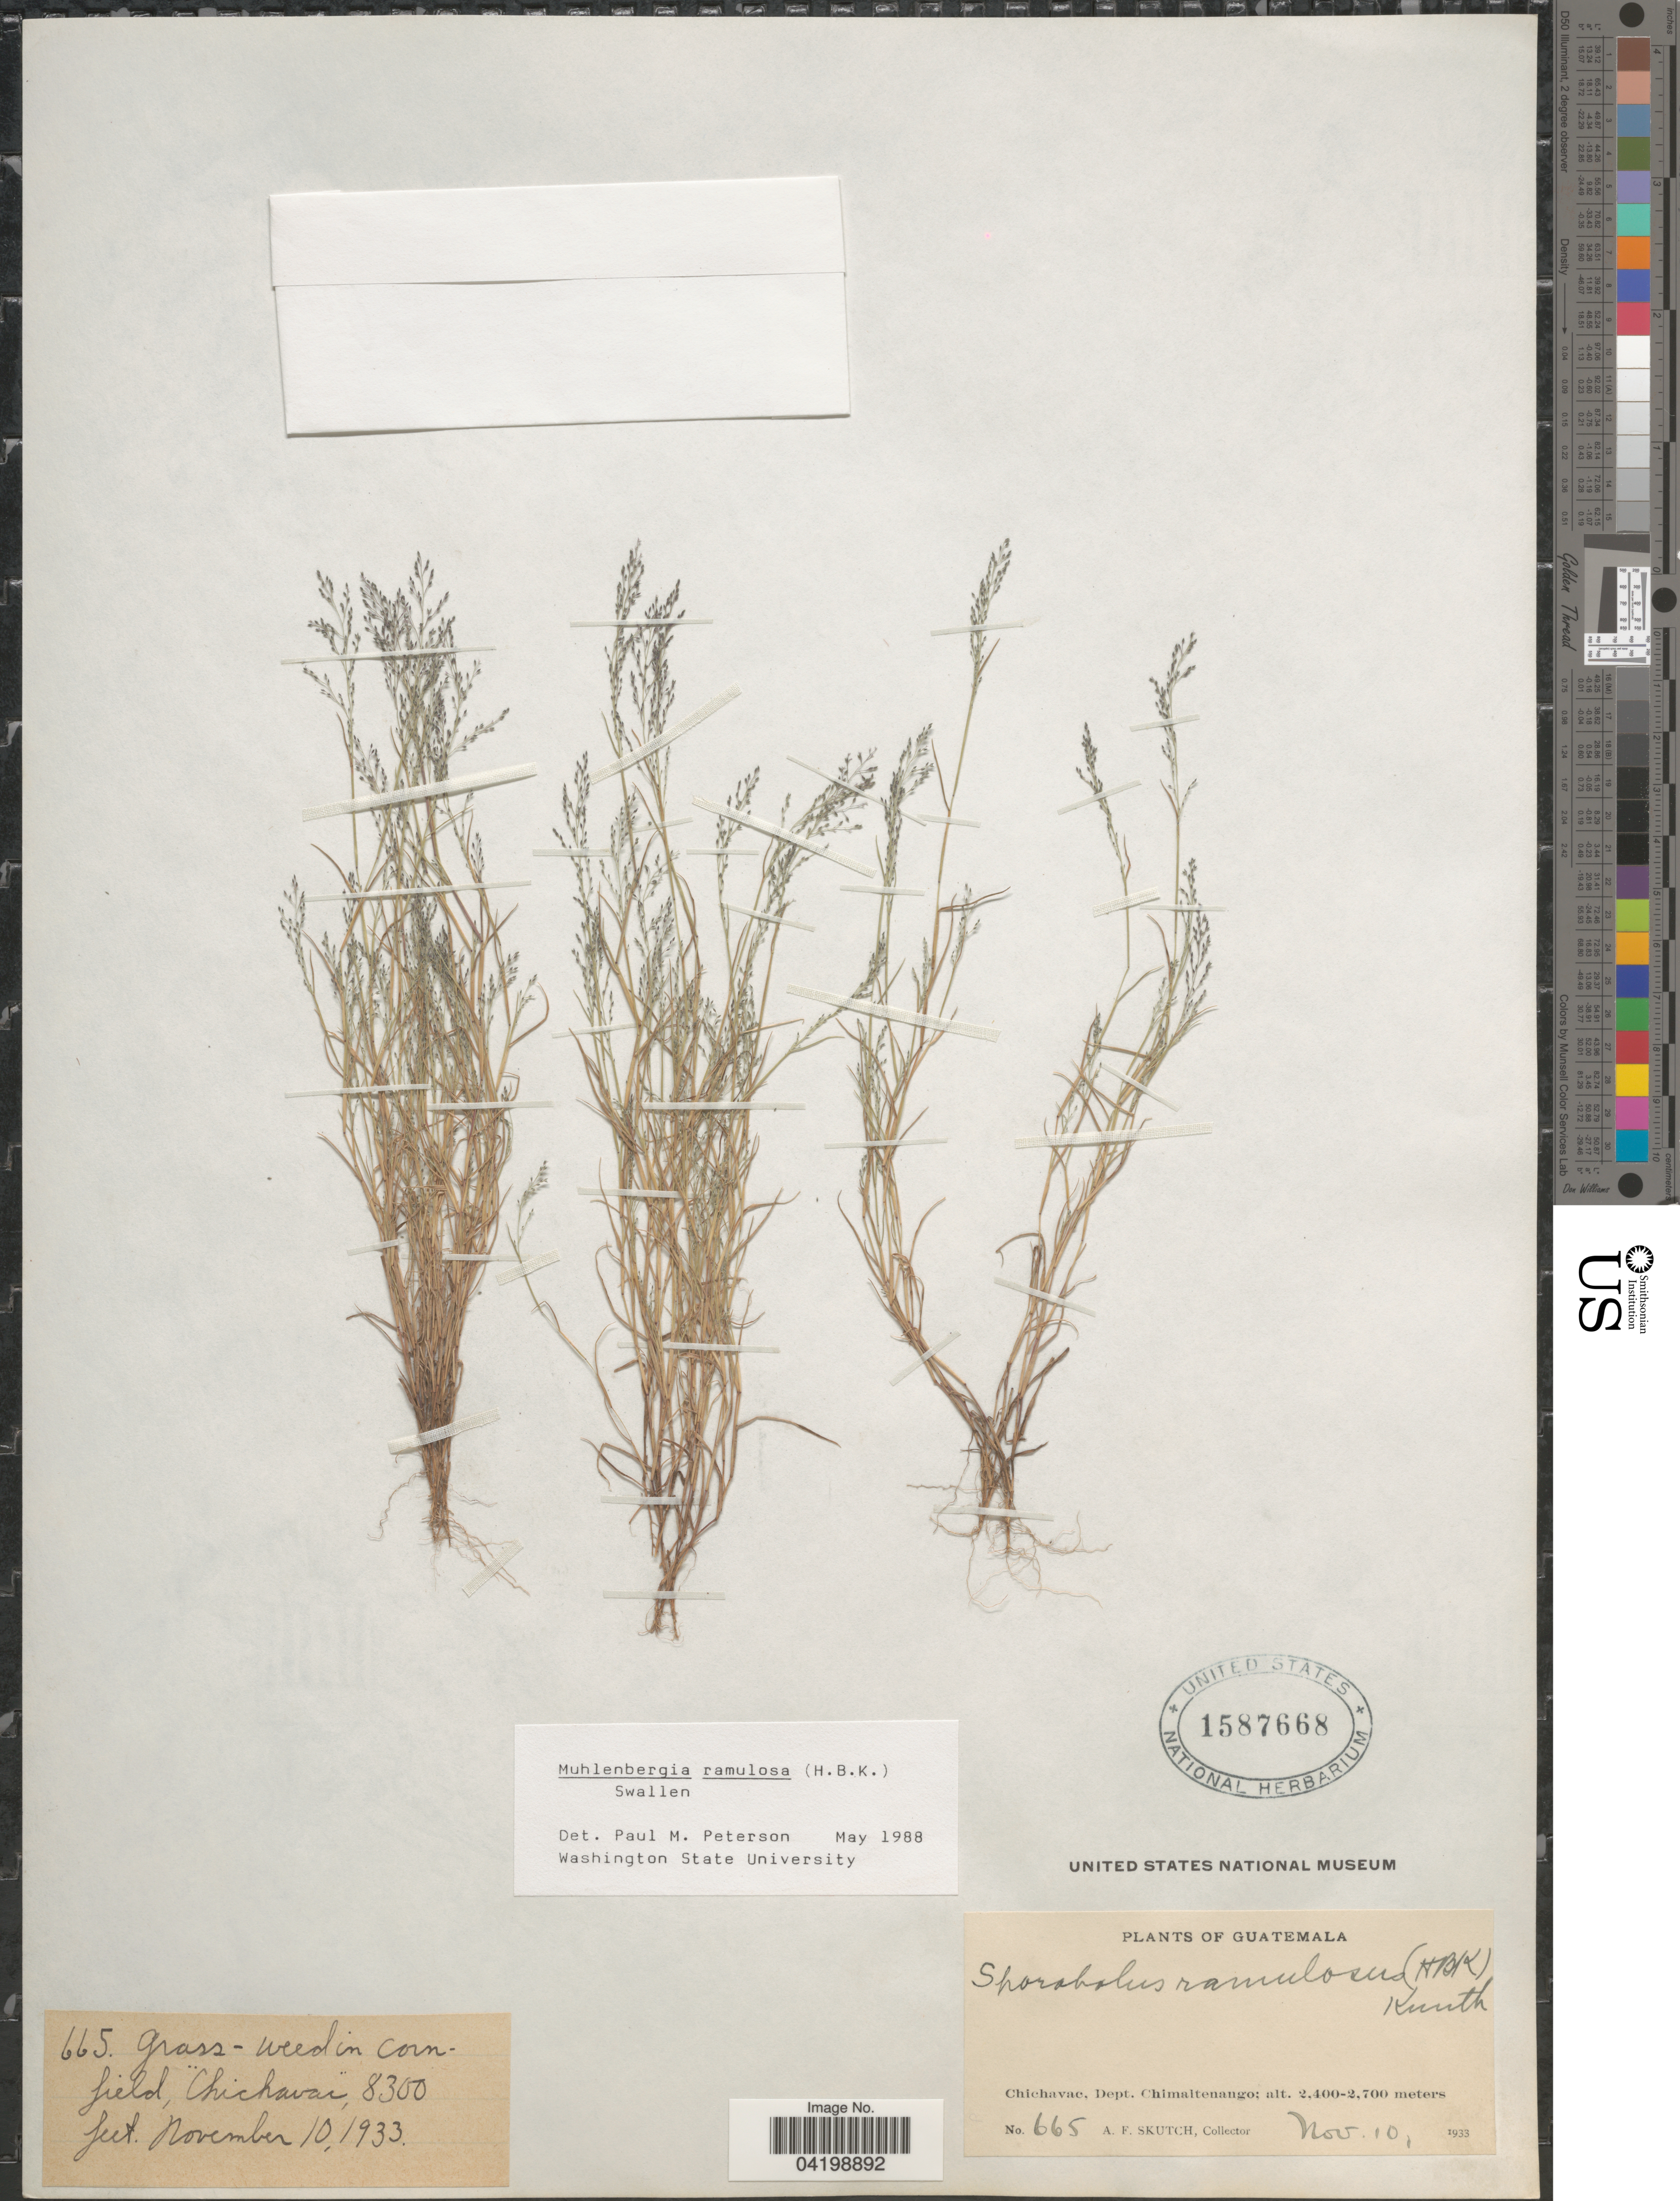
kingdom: Plantae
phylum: Tracheophyta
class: Liliopsida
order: Poales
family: Poaceae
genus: Muhlenbergia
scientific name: Muhlenbergia ramulosa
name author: (Kunth) Swallen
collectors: A. F. Skutch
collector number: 665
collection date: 1933-11-10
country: Guatemala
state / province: Chimaltenango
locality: Chichavac, Dept. Chimaltenango.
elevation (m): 2400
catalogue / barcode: US 1587668